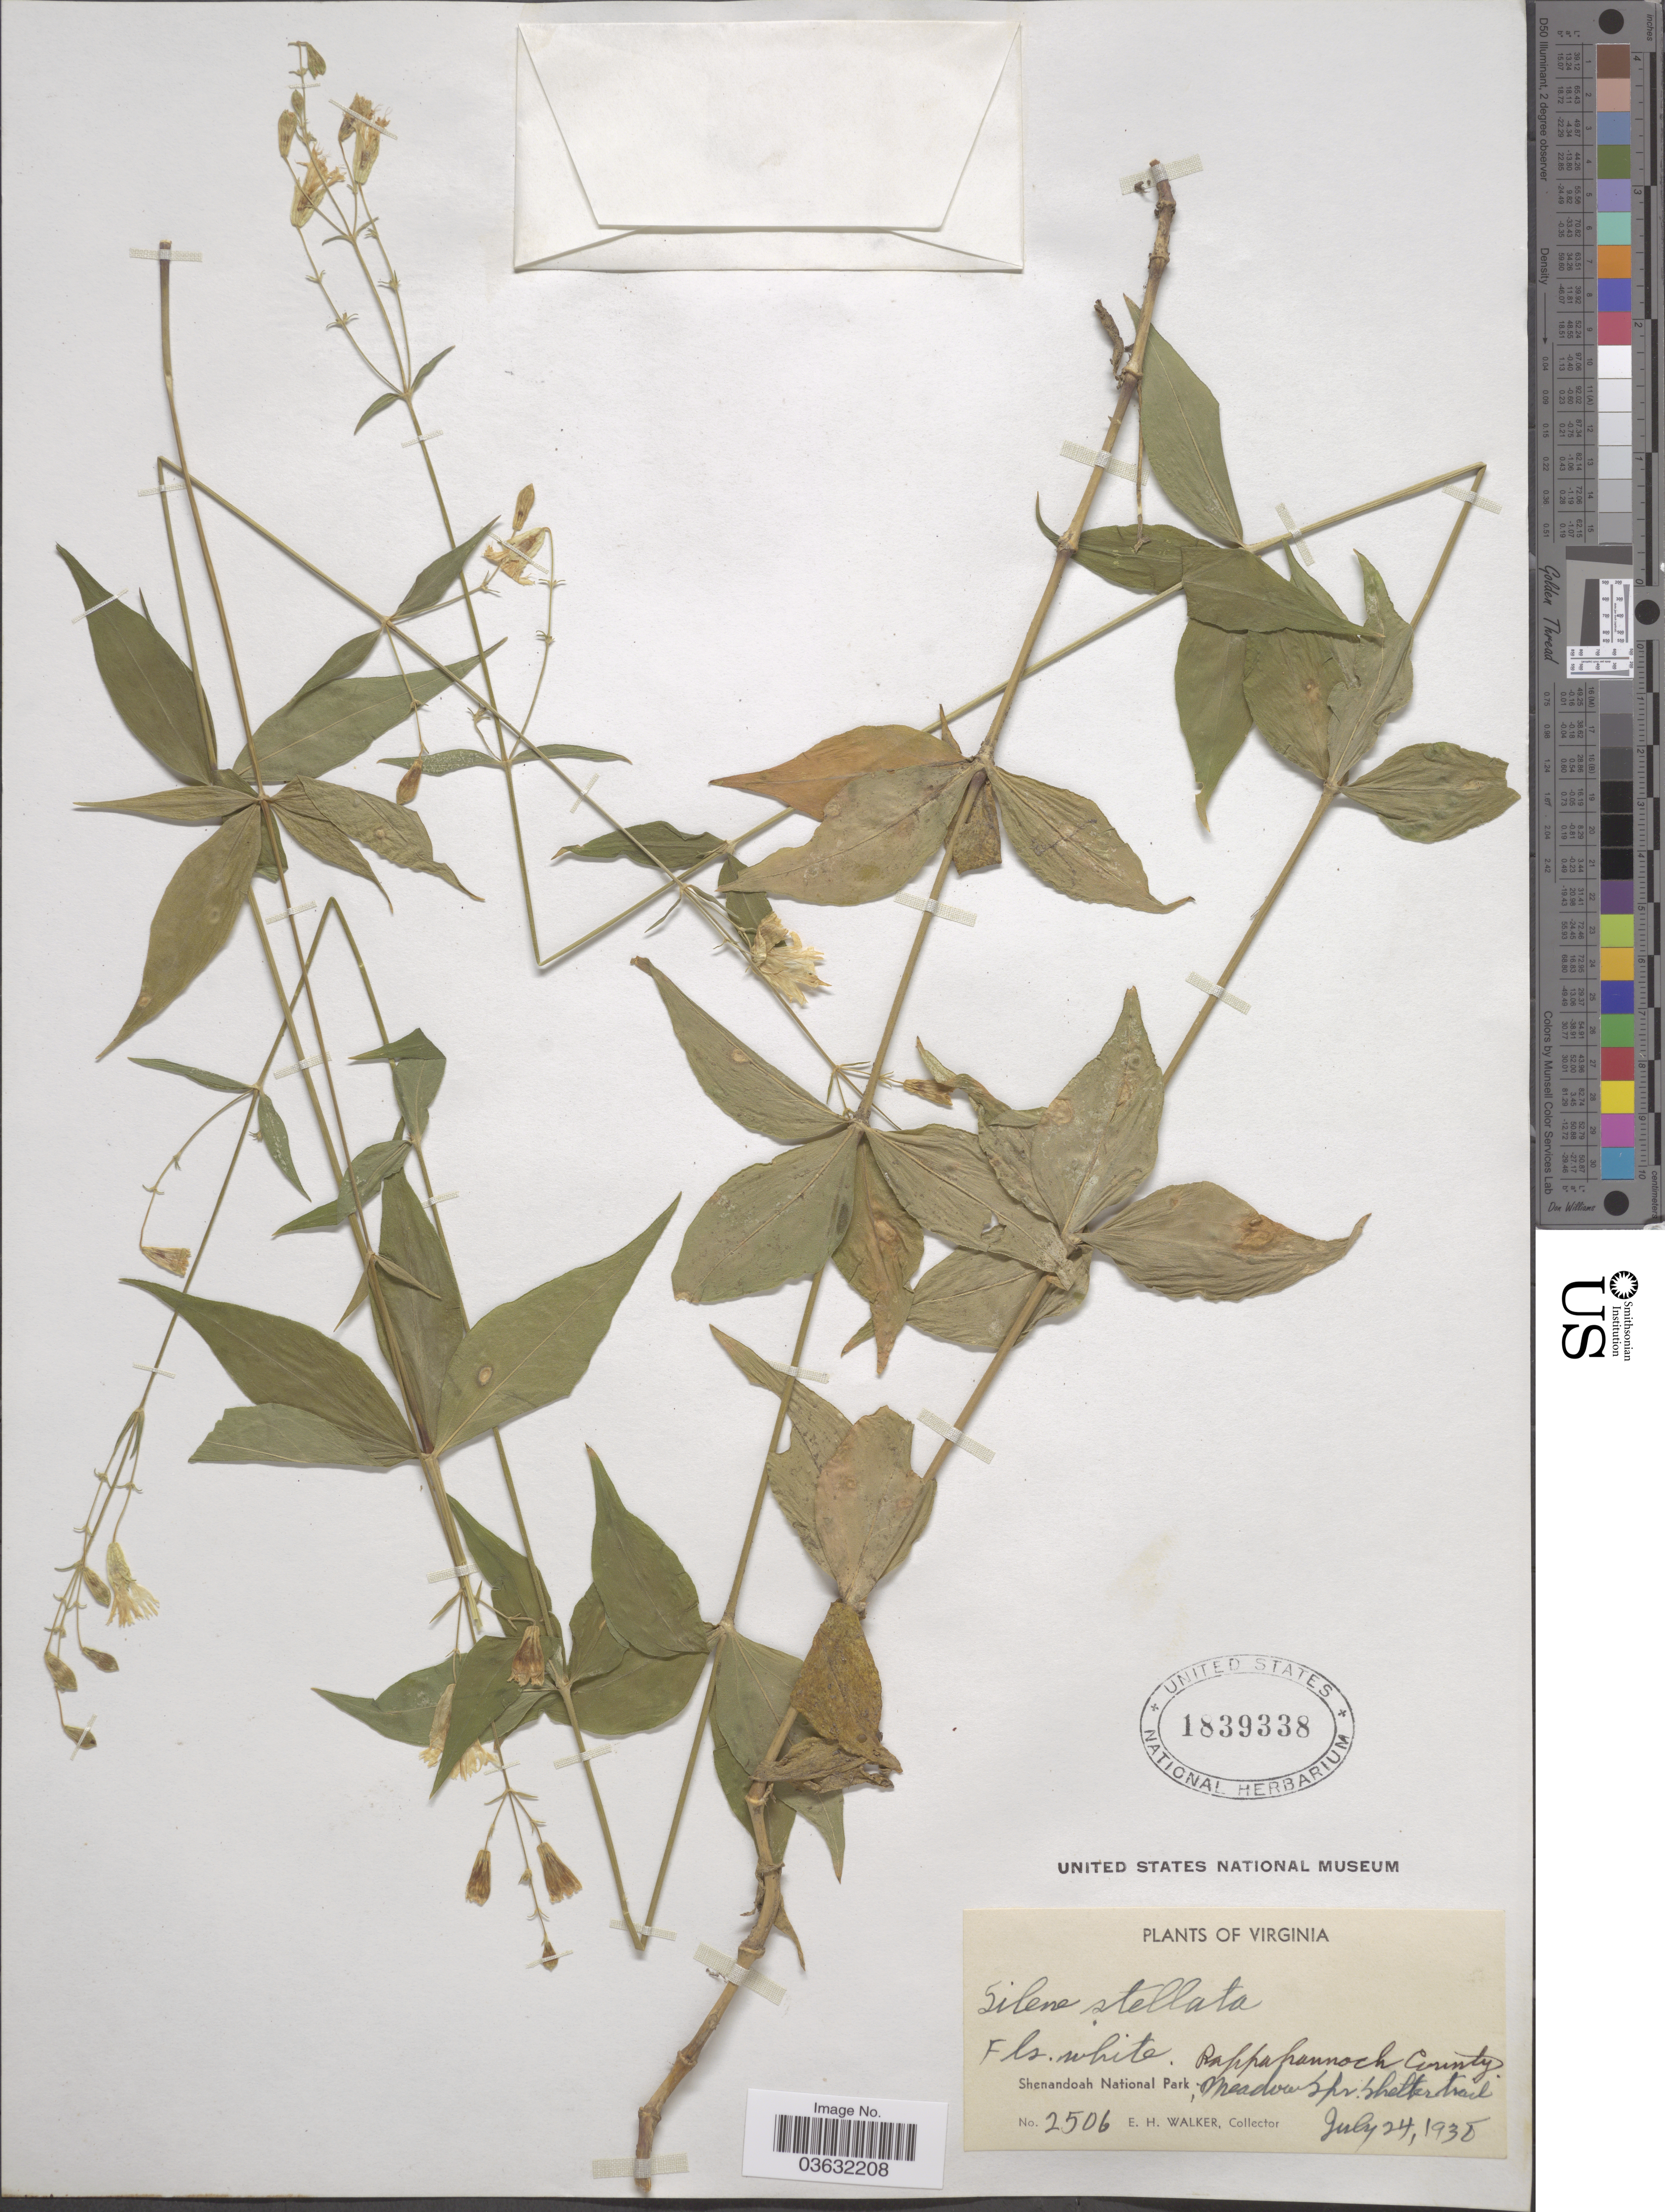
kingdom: Plantae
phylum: Tracheophyta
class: Magnoliopsida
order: Caryophyllales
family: Caryophyllaceae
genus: Silene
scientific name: Silene stellata var. stellata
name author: (L.) Coyte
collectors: E. H. Walker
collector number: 2506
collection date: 1938-07-24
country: United States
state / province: Virginia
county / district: Rappahannock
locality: Shenandoah National Park; Meadow Spr. Shelter trail.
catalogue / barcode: US 1839338